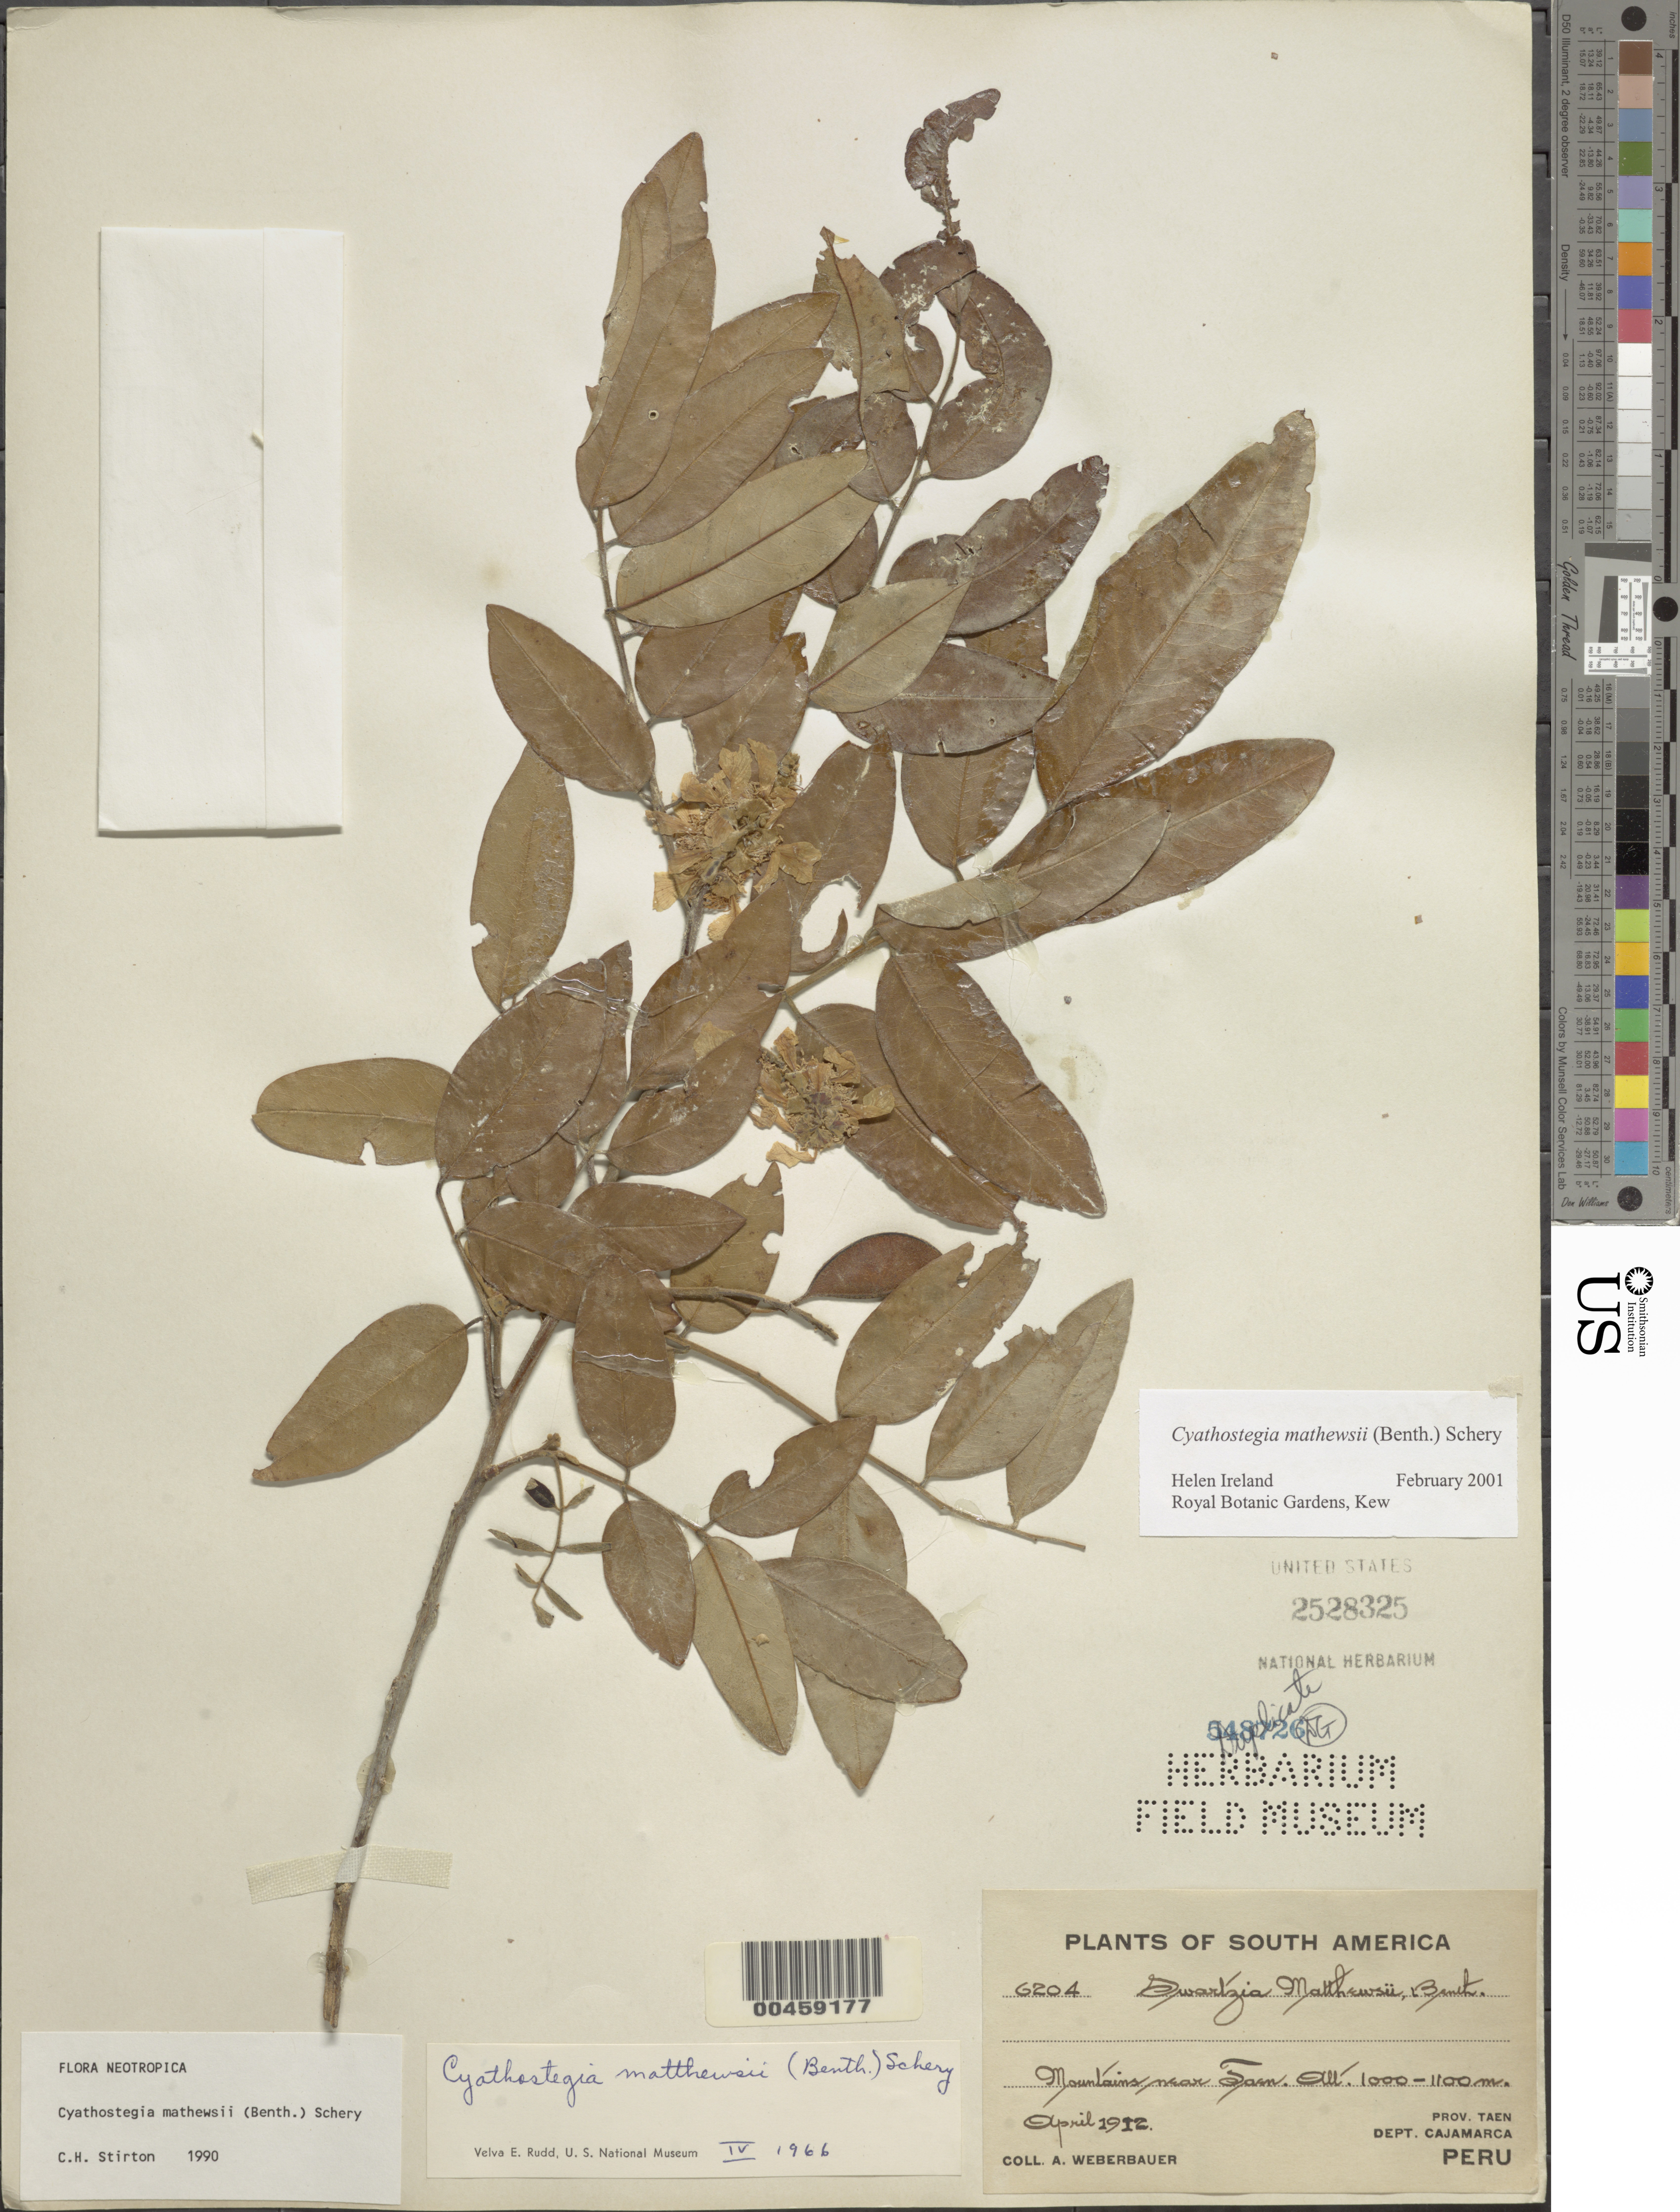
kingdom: Plantae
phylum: Tracheophyta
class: Magnoliopsida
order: Fabales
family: Fabaceae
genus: Cyathostegia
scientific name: Cyathostegia matthewsii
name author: (Benth.) Schery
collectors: A. Weberbauer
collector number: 6204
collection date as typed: Apr 1912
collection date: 1912-04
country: Peru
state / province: Cajamarca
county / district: Jaén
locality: Jaén, mountains W of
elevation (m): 1000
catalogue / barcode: US 2528325